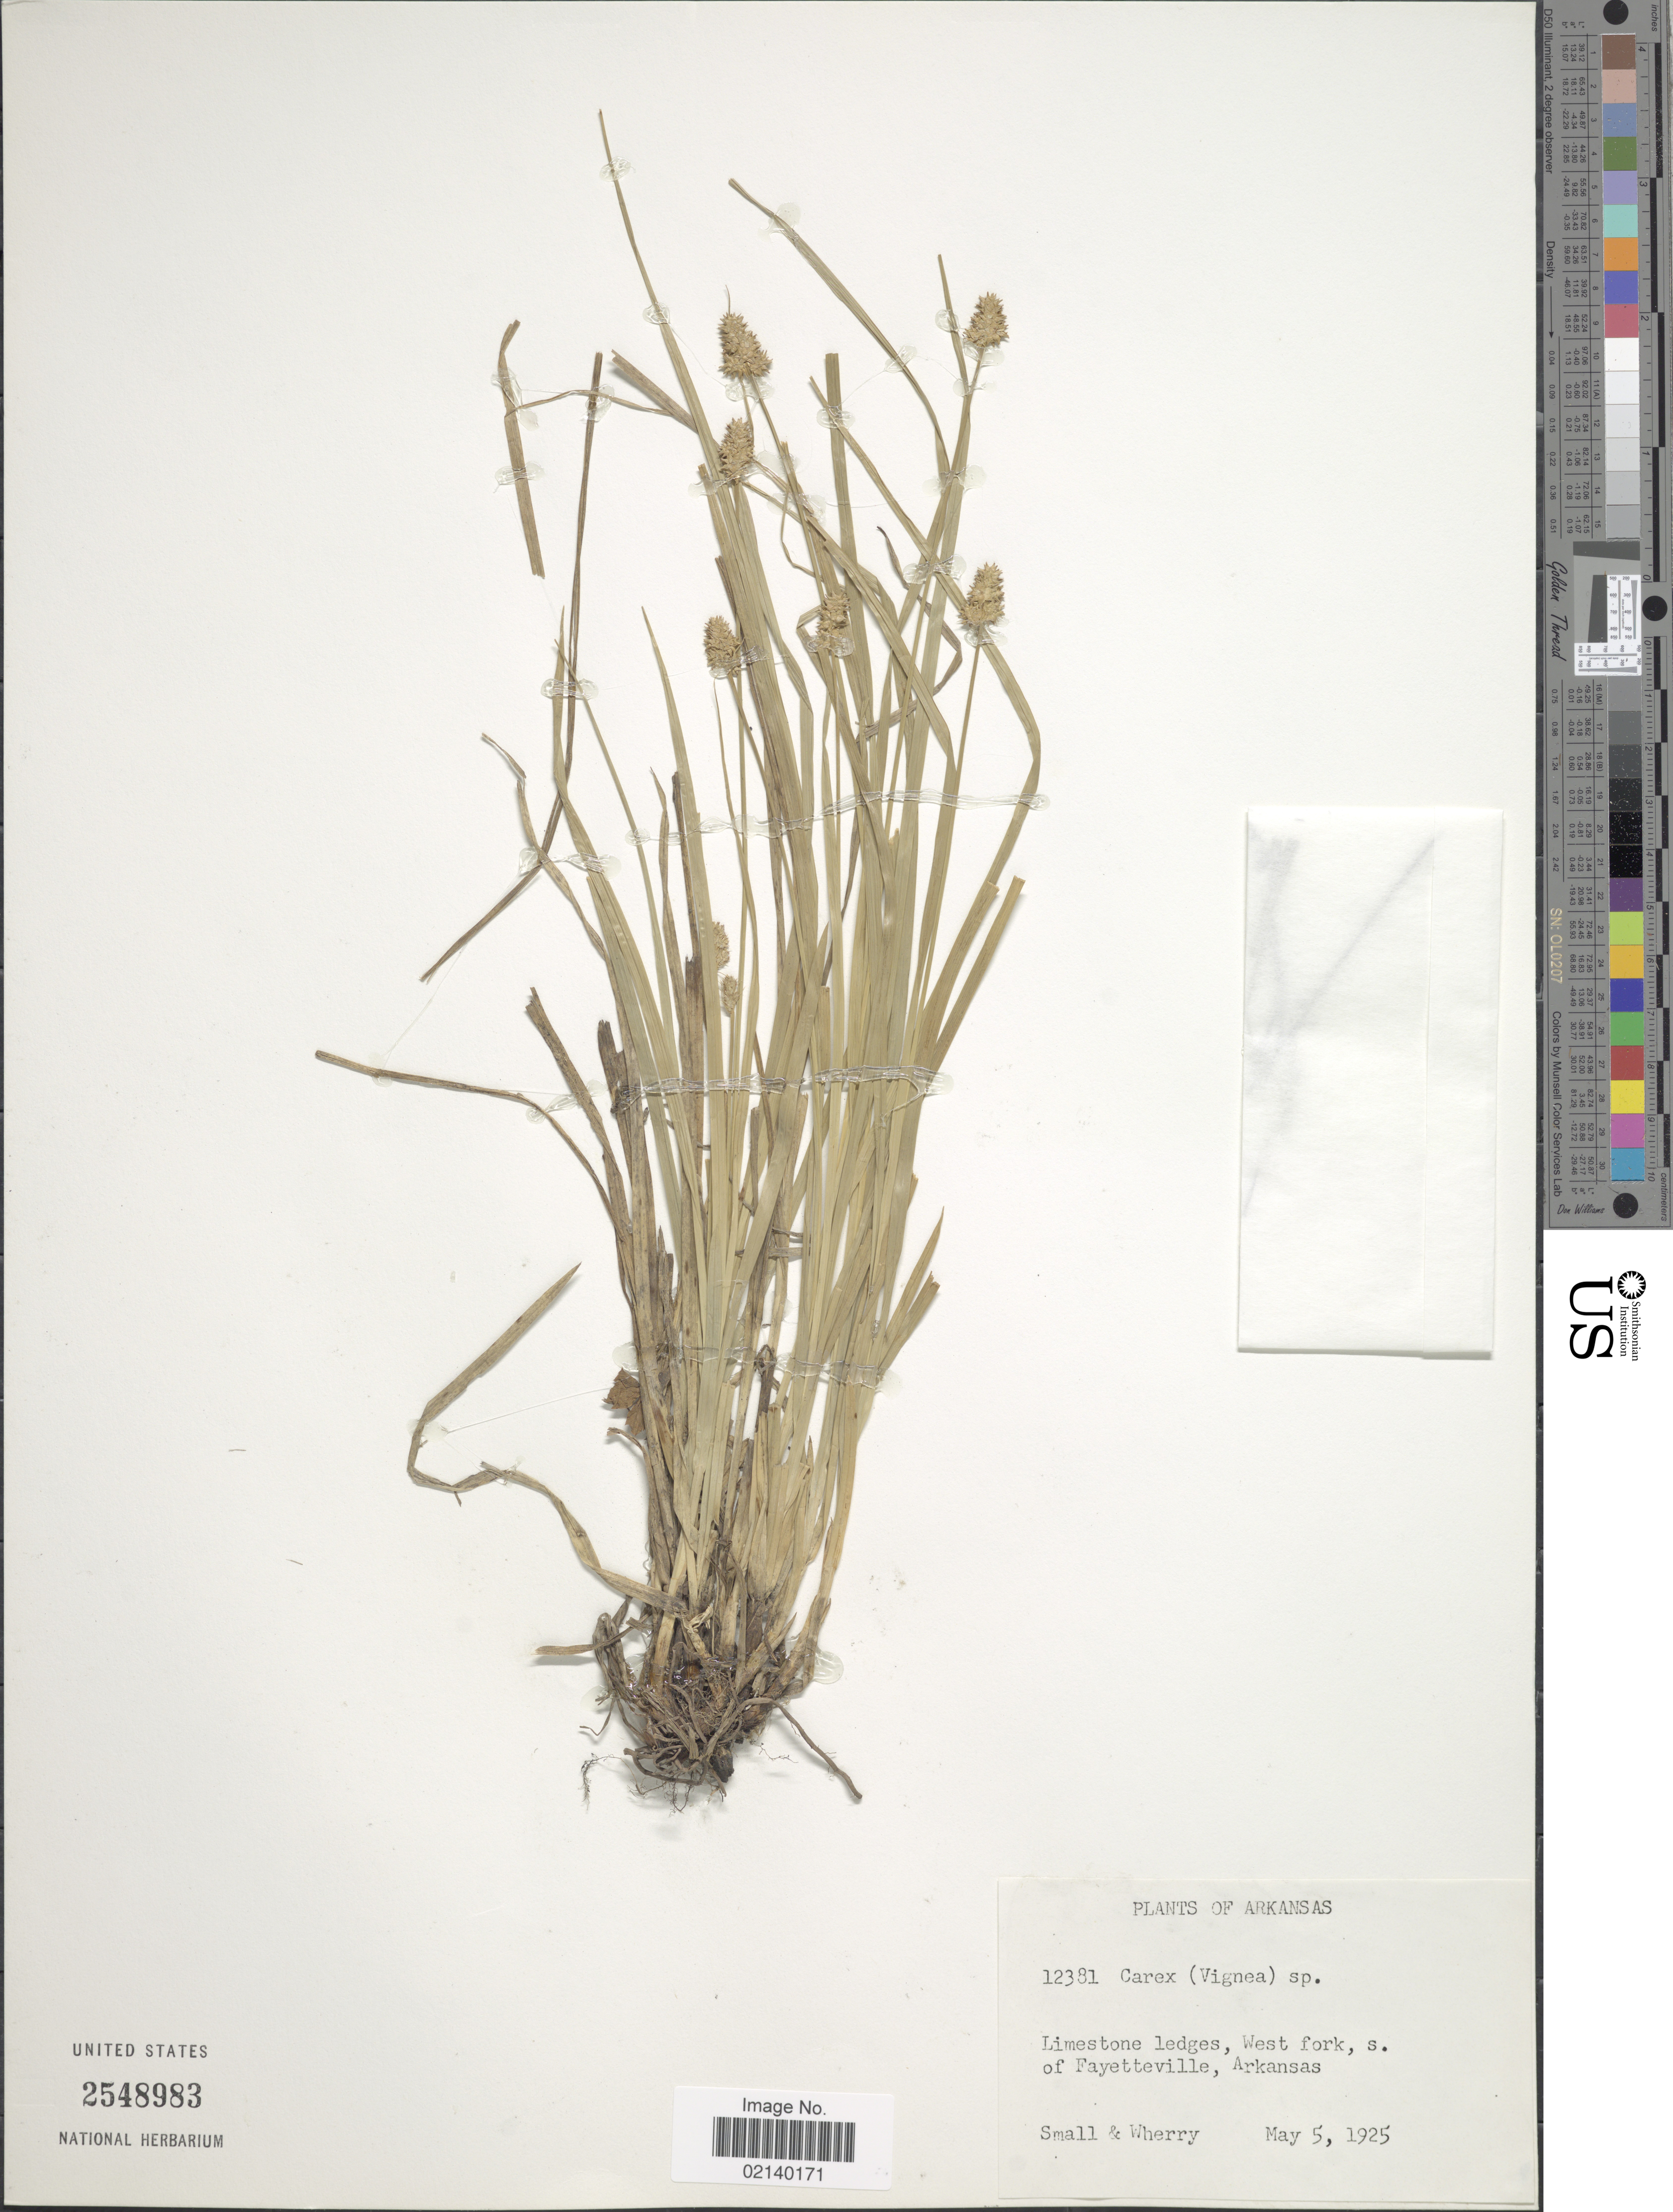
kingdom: Plantae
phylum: Tracheophyta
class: Liliopsida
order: Poales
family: Cyperaceae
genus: Carex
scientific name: Carex cephalophora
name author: Muhl. ex Willd.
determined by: Naczi, R. F. C.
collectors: -- Small & -- Wherry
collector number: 12381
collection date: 1925-05-05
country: United States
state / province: Arkansas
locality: Limestone ledges, West Fork, s. of Fayetteville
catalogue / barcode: US 2548983